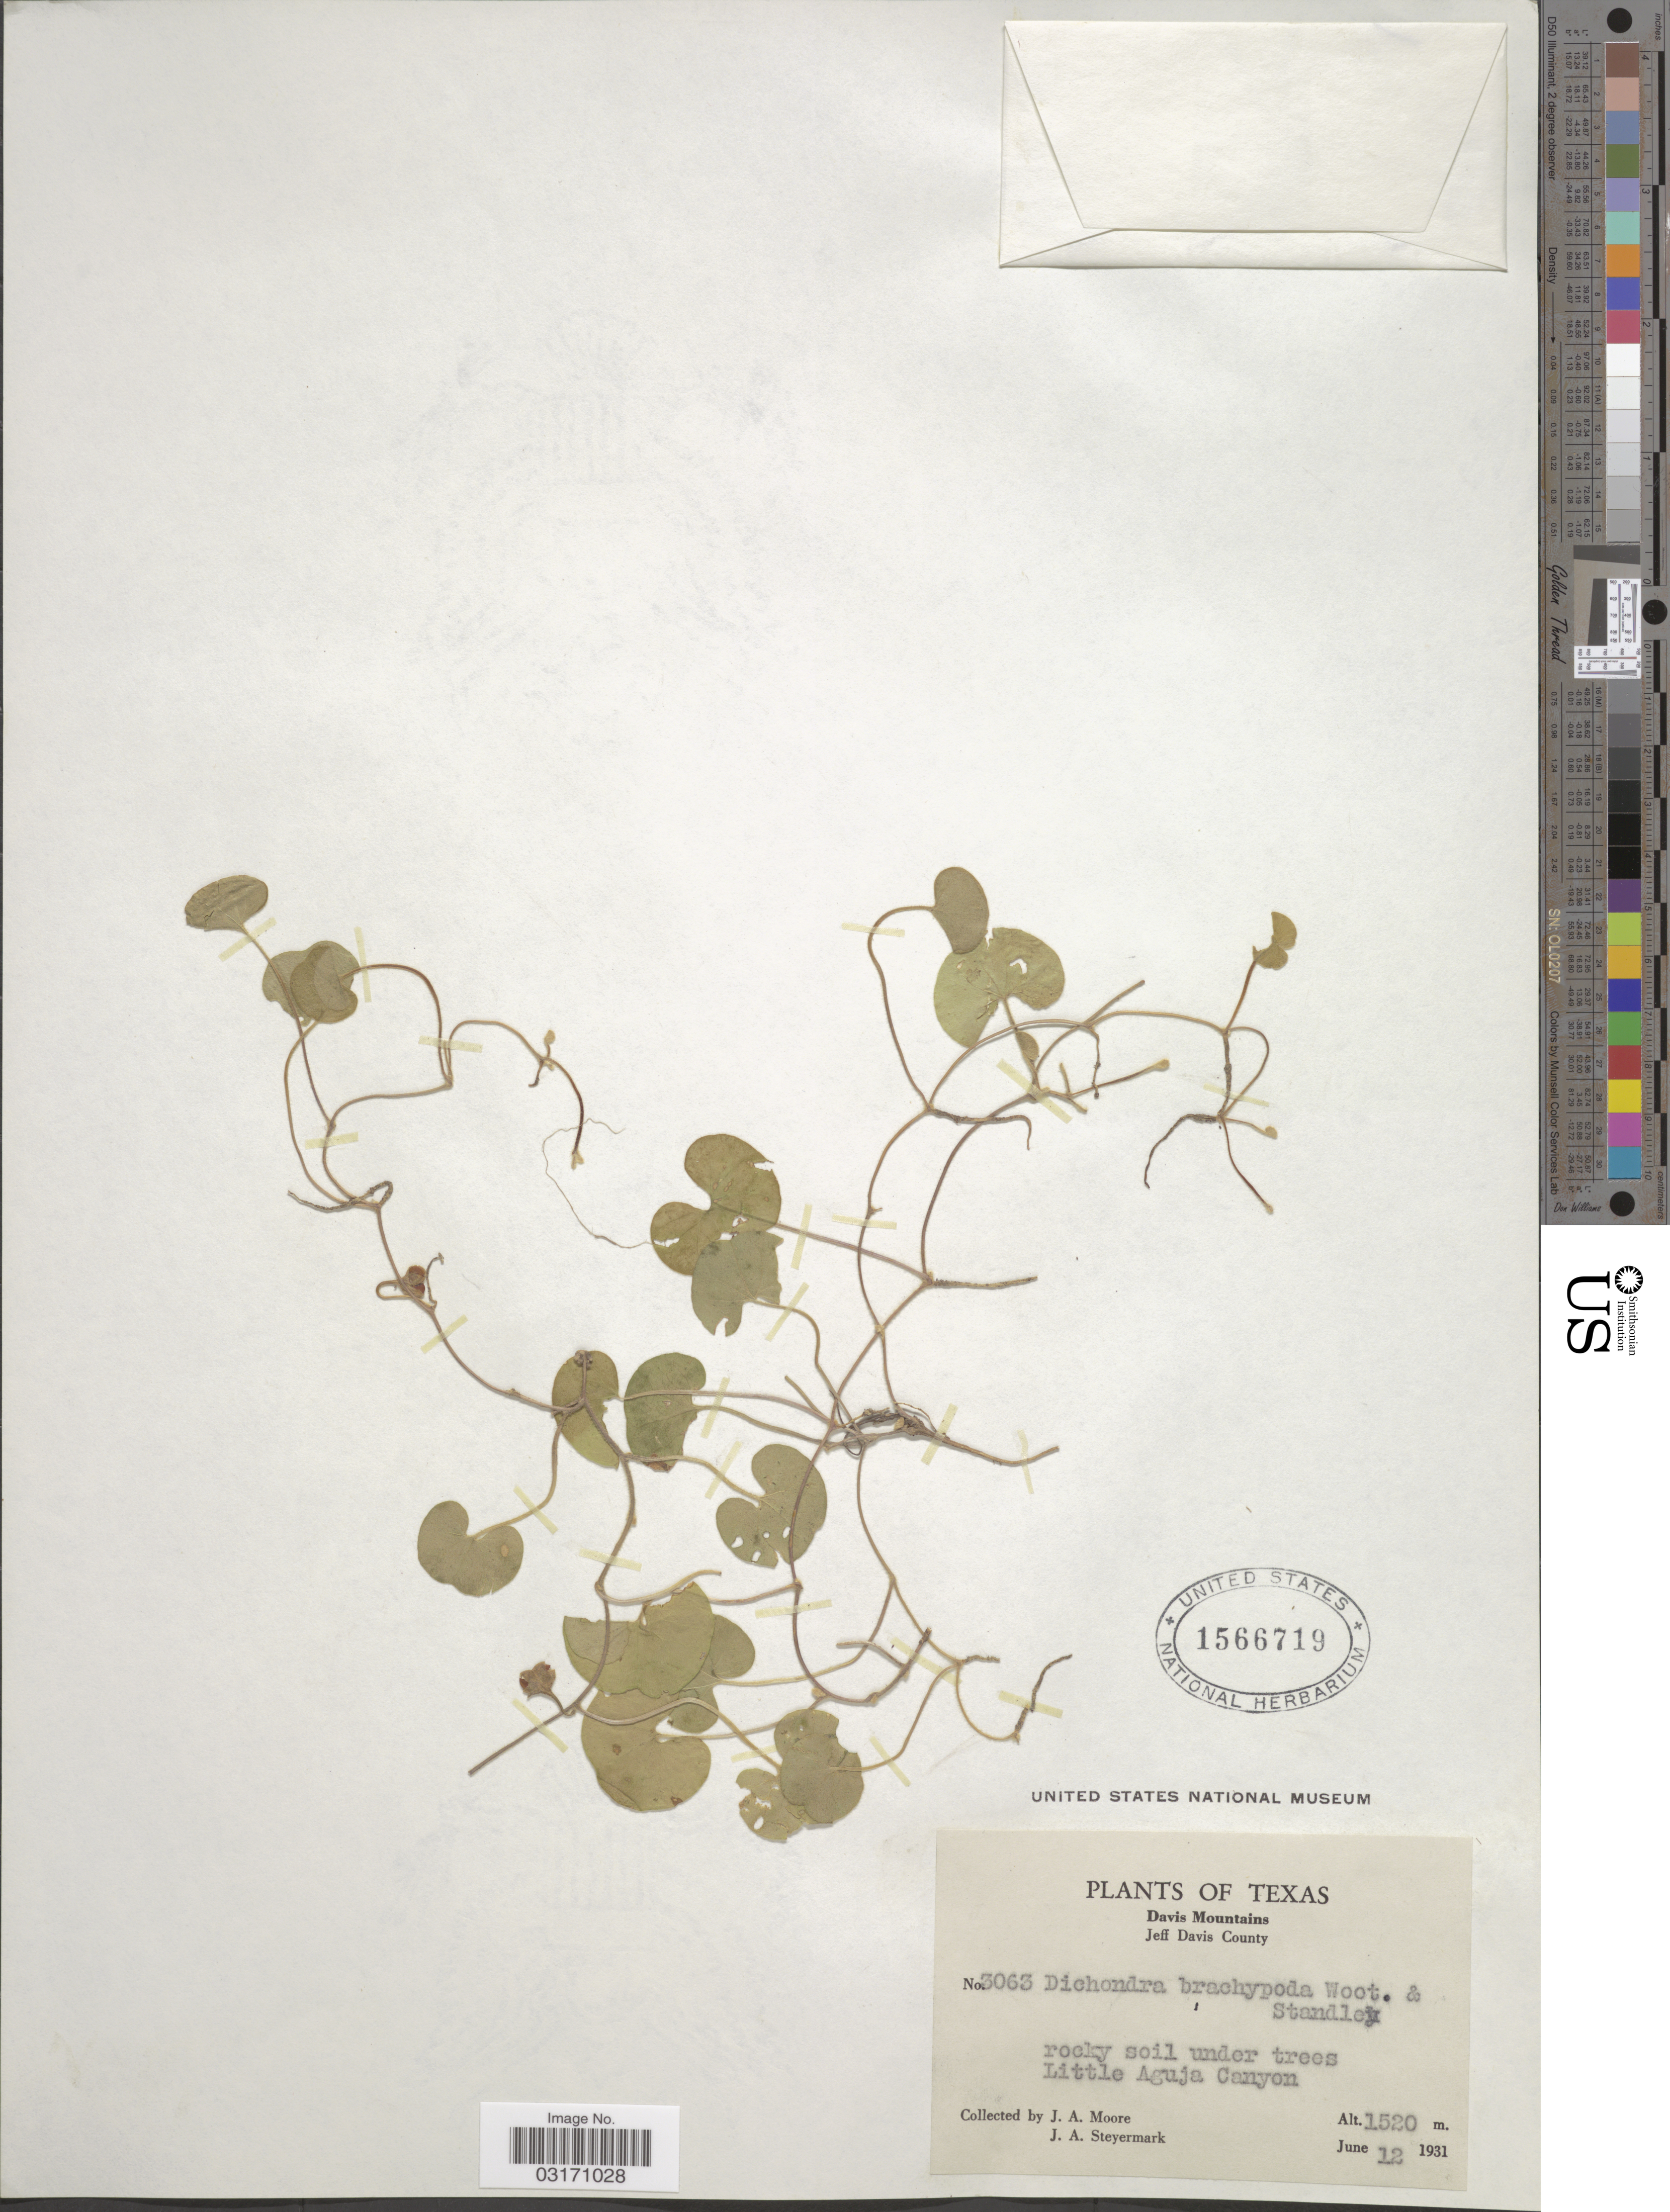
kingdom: Plantae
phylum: Tracheophyta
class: Magnoliopsida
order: Solanales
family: Convolvulaceae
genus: Dichondra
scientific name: Dichondra brachypoda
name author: Wooton & Standl.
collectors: J. A. Moore & J. Steyermark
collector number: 3063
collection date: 1931-06-12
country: United States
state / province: Texas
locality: Davis Mountains. Jeff Davis County. Little Aguja Canyon.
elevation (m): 1520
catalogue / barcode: US 1566719